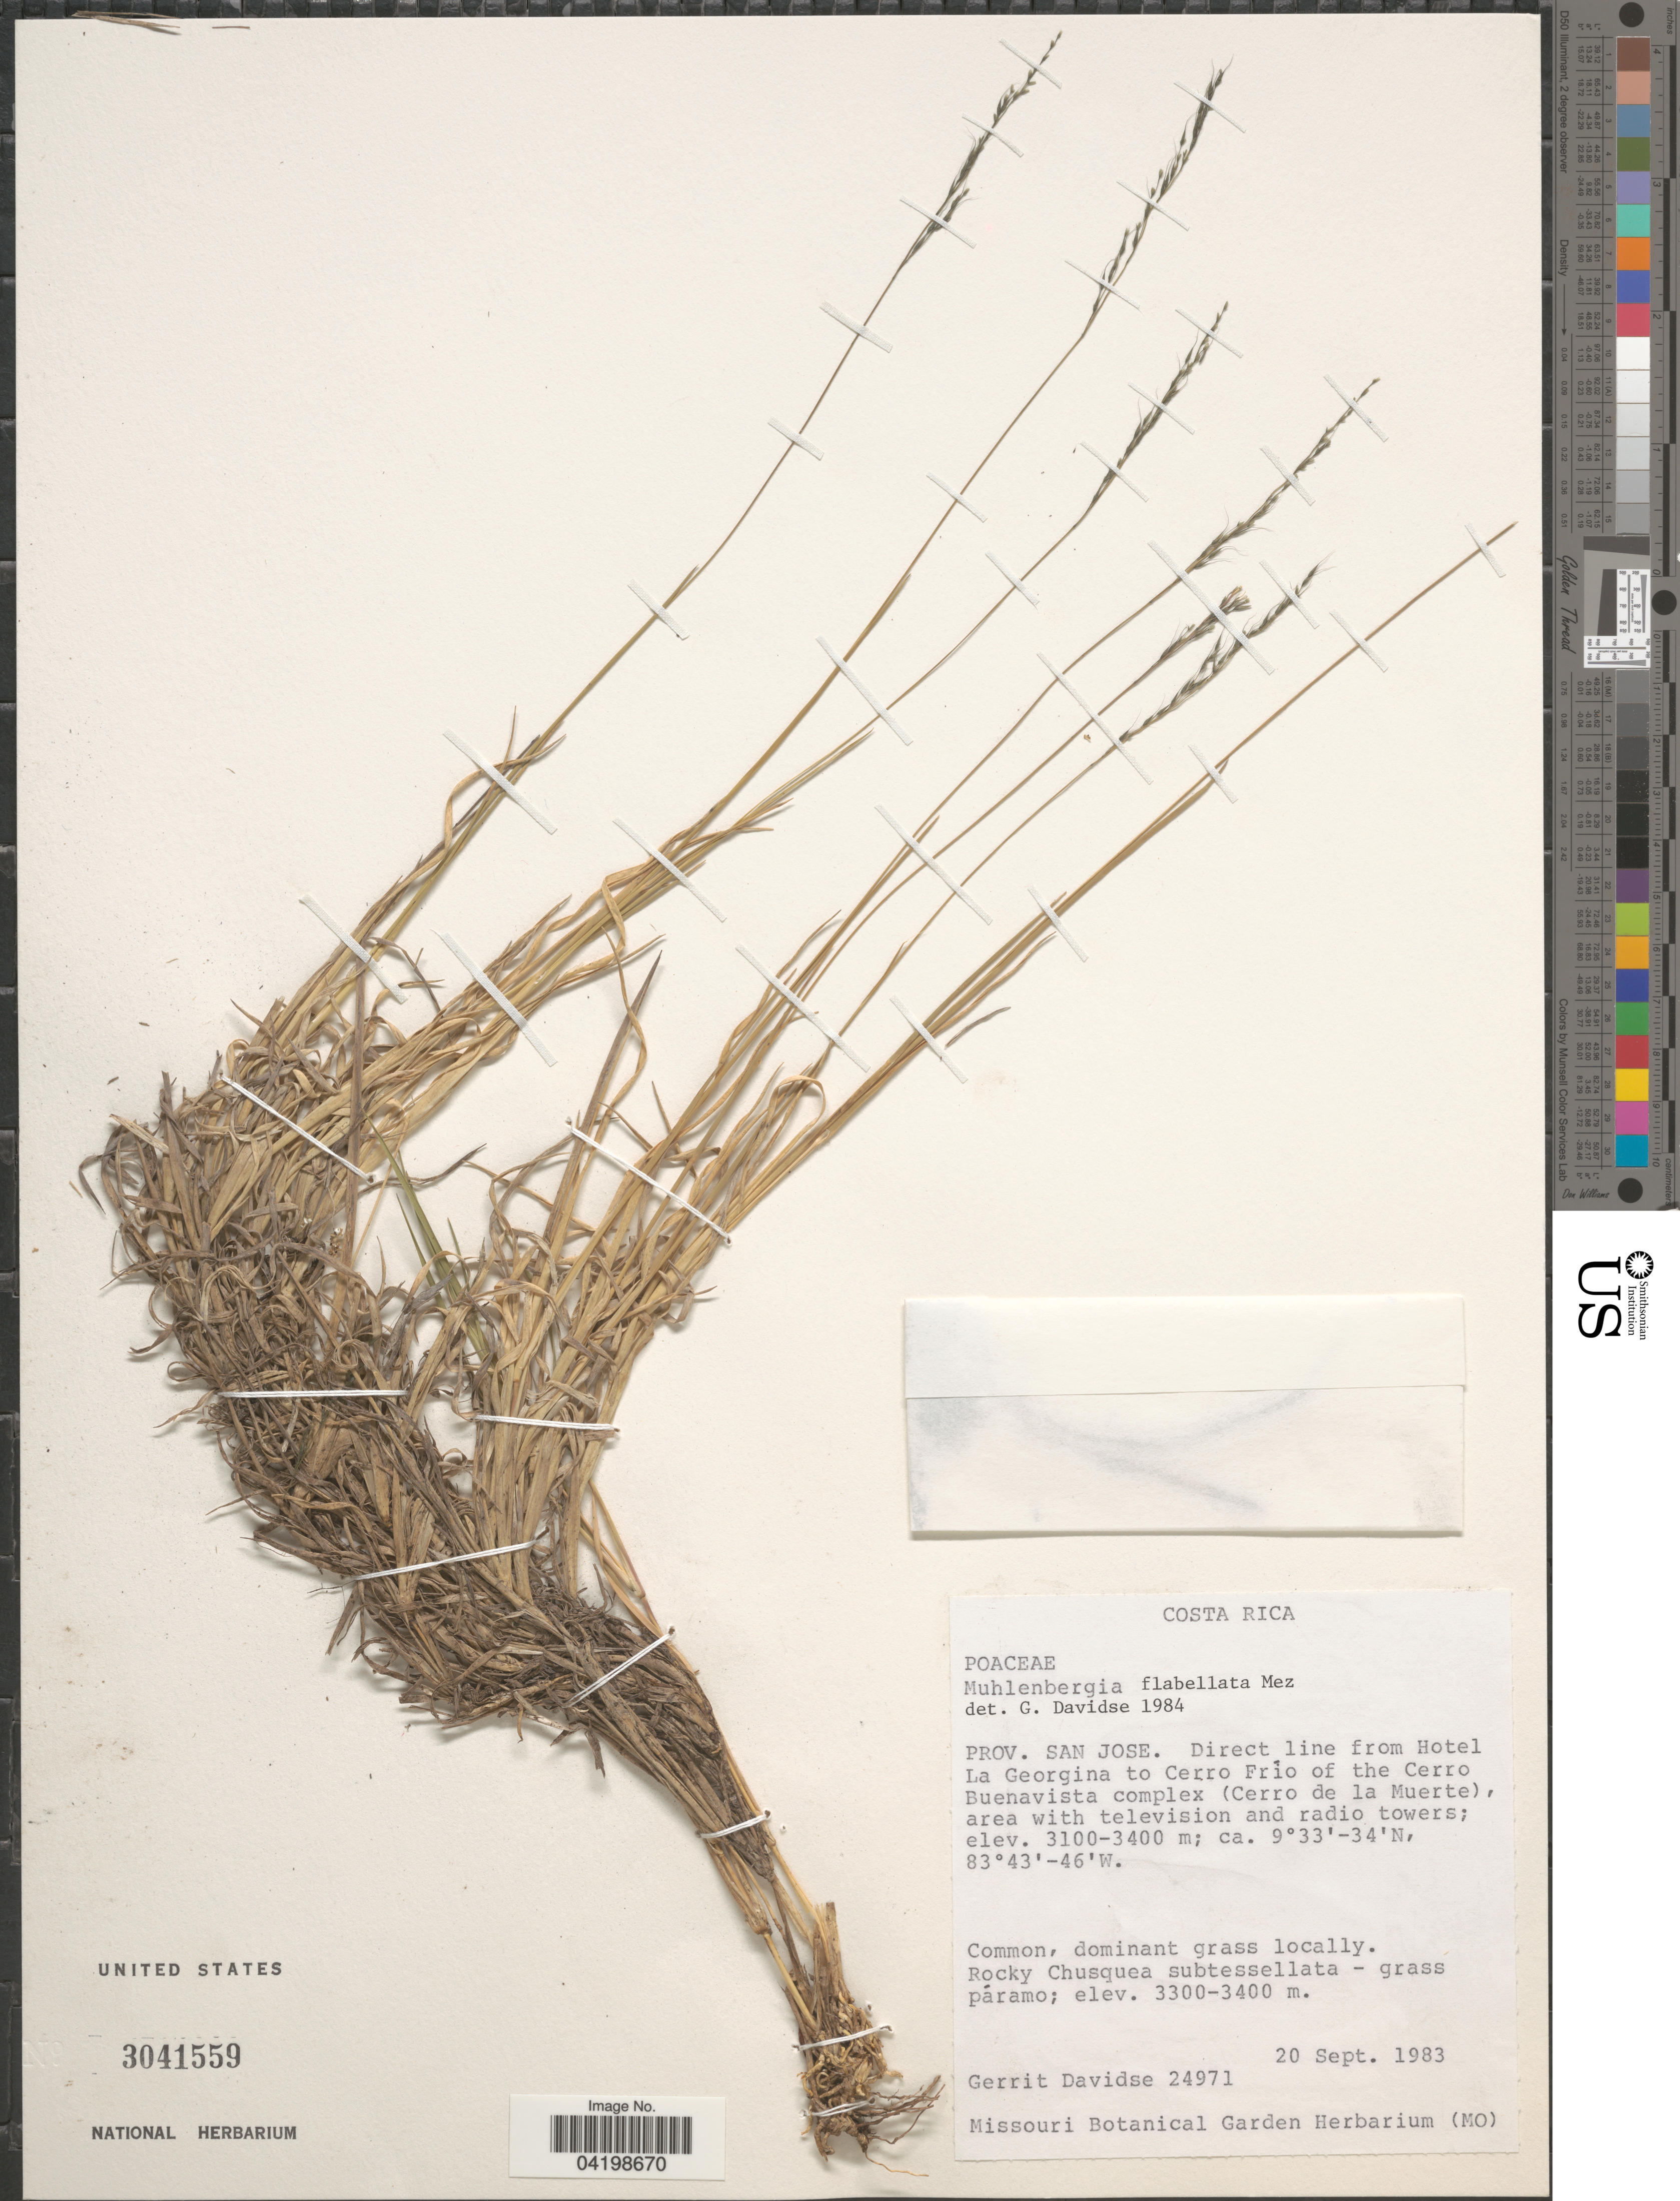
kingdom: Plantae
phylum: Tracheophyta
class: Liliopsida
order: Poales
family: Poaceae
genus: Muhlenbergia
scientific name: Muhlenbergia flabellata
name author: Mez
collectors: G. Davidse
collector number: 24971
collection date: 1983-09-20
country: Costa Rica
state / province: San José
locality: Direct line from Hotel La Georgina to Cerro Frío of the Cerro Buenavista complex (Cerro de la Muerte), area with television and radio towers.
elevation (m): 3100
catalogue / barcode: US 3041559